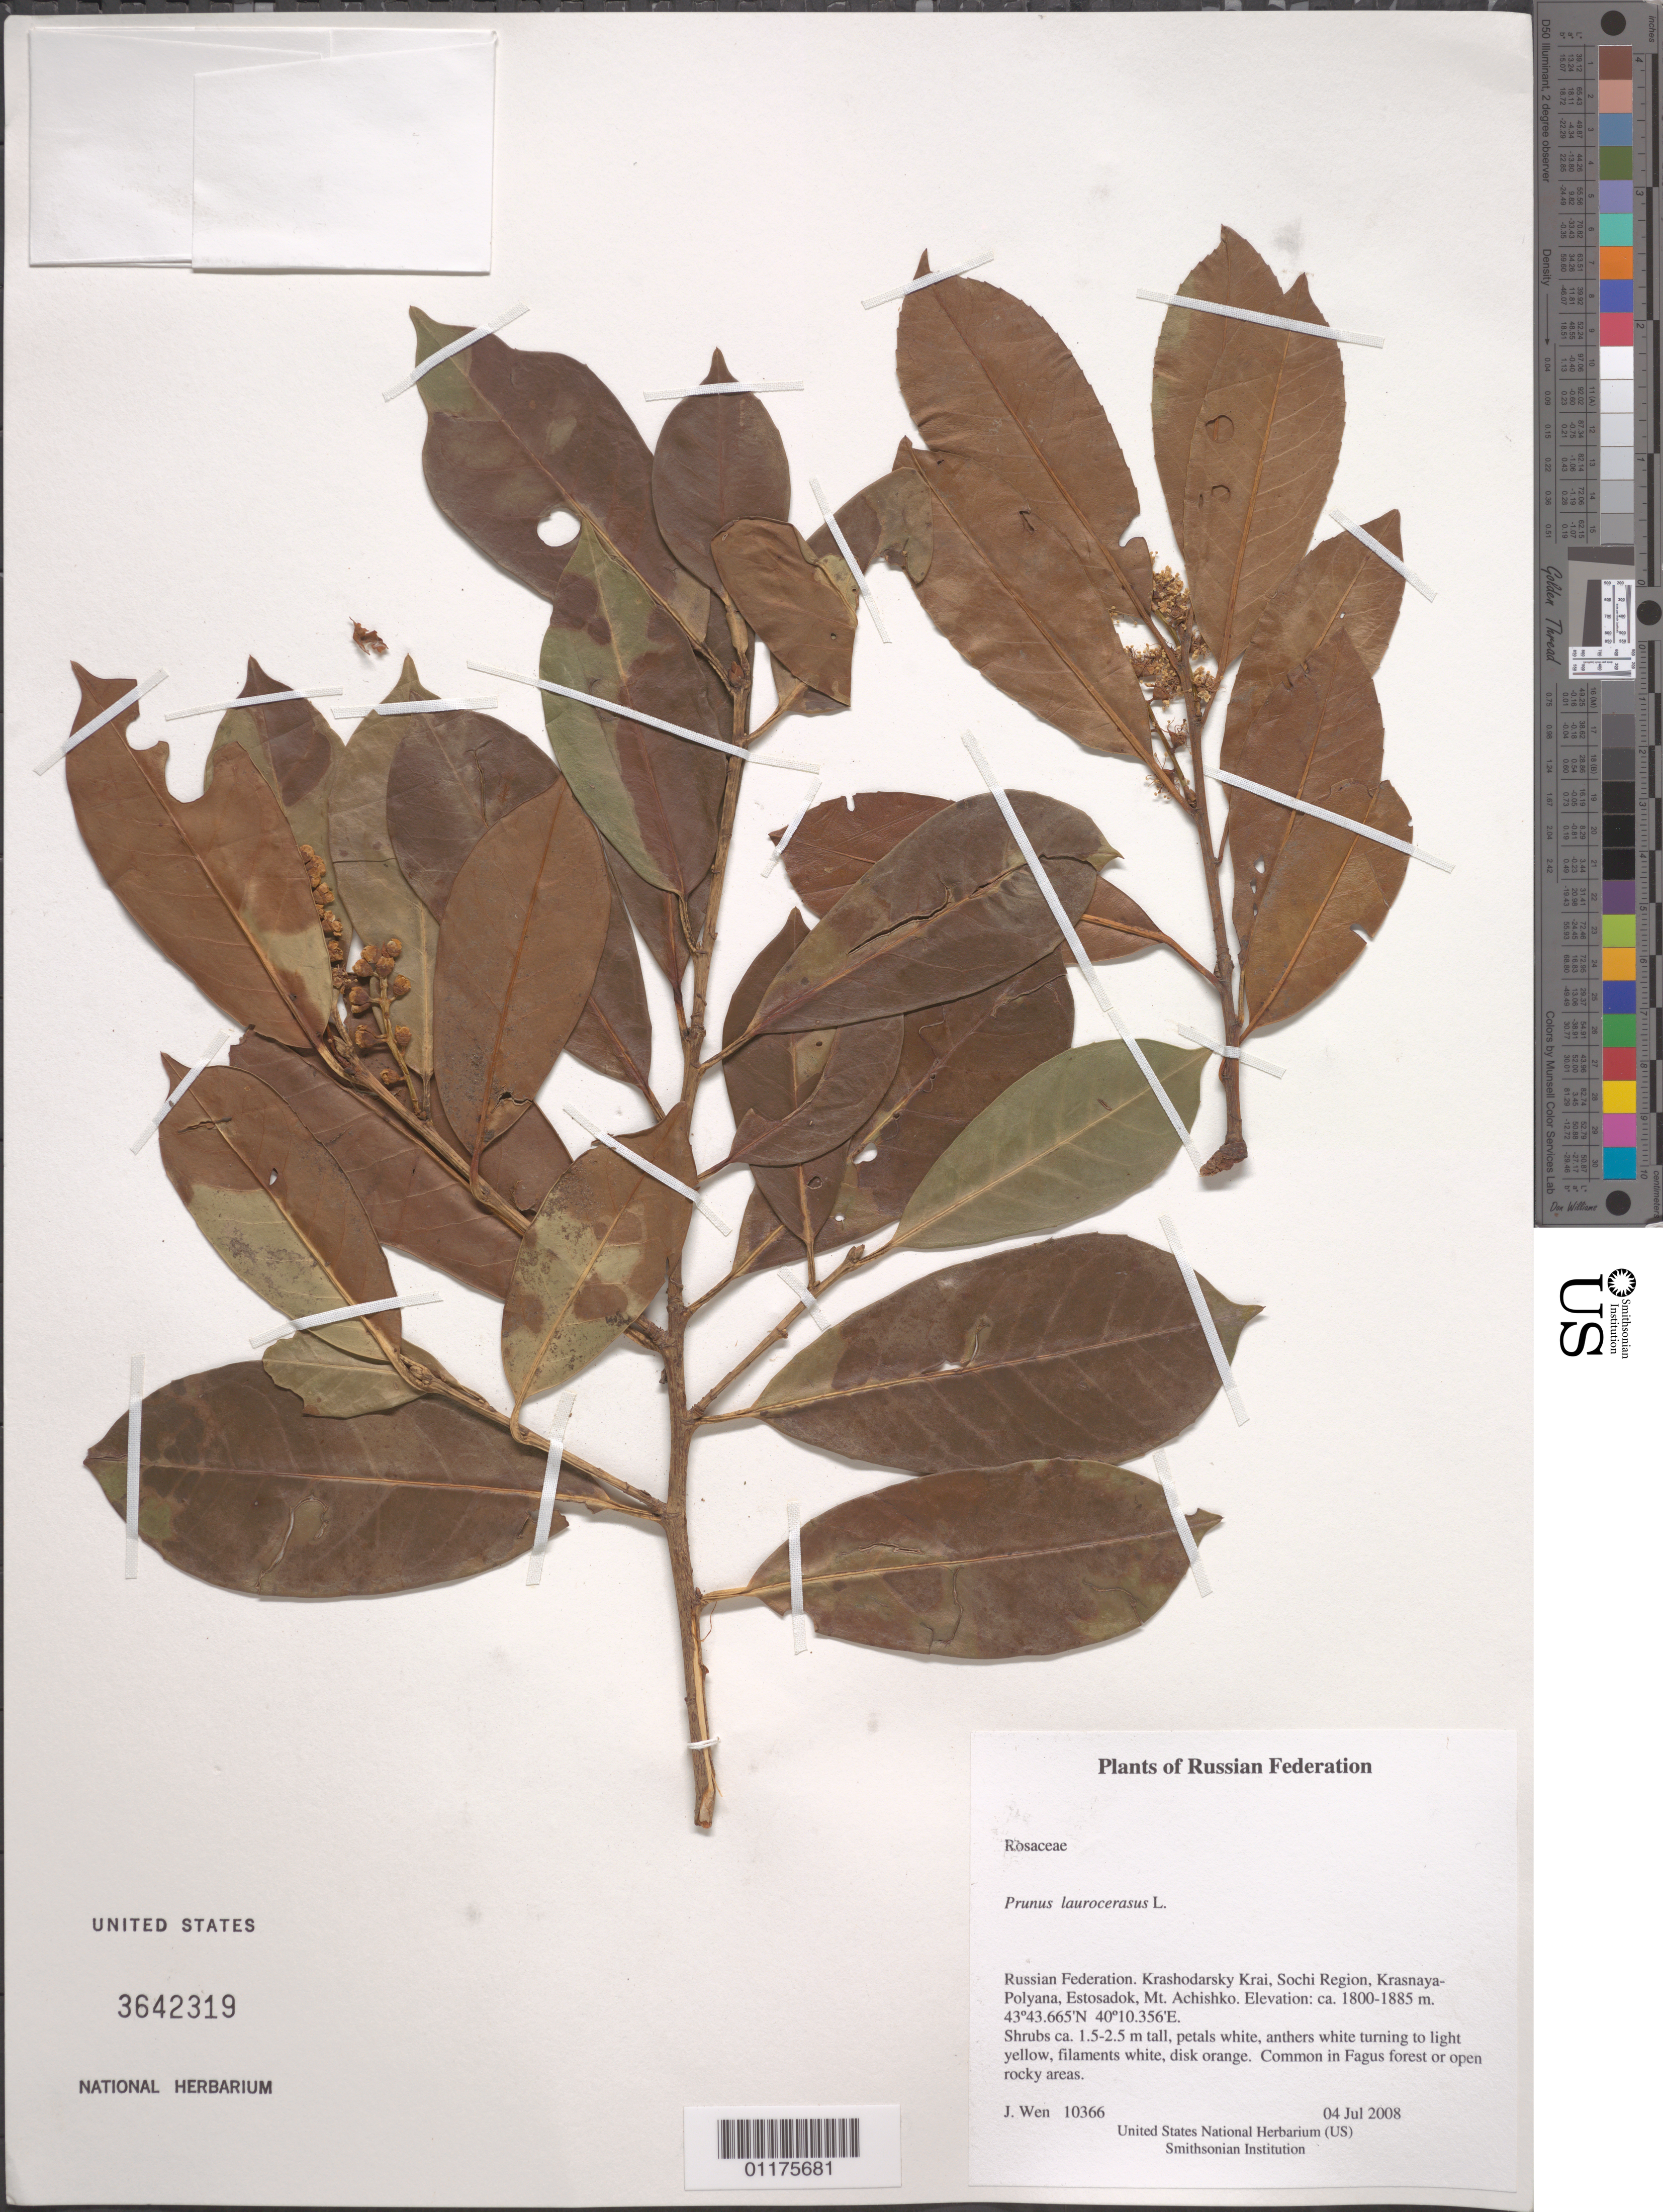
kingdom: Plantae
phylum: Tracheophyta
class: Magnoliopsida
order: Rosales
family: Rosaceae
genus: Prunus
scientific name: Prunus laurocerasus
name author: L.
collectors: J. Wen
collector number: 10366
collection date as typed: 04 Jul 2008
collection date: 2008-07-04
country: Russian Federation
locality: Krashodarsky Krai, Sochi Region, Krasnaya-Polyana, Estosadok, Mt. Achishko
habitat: Common in Fagus forest or open rocky areas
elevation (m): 1800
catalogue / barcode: US 3642319